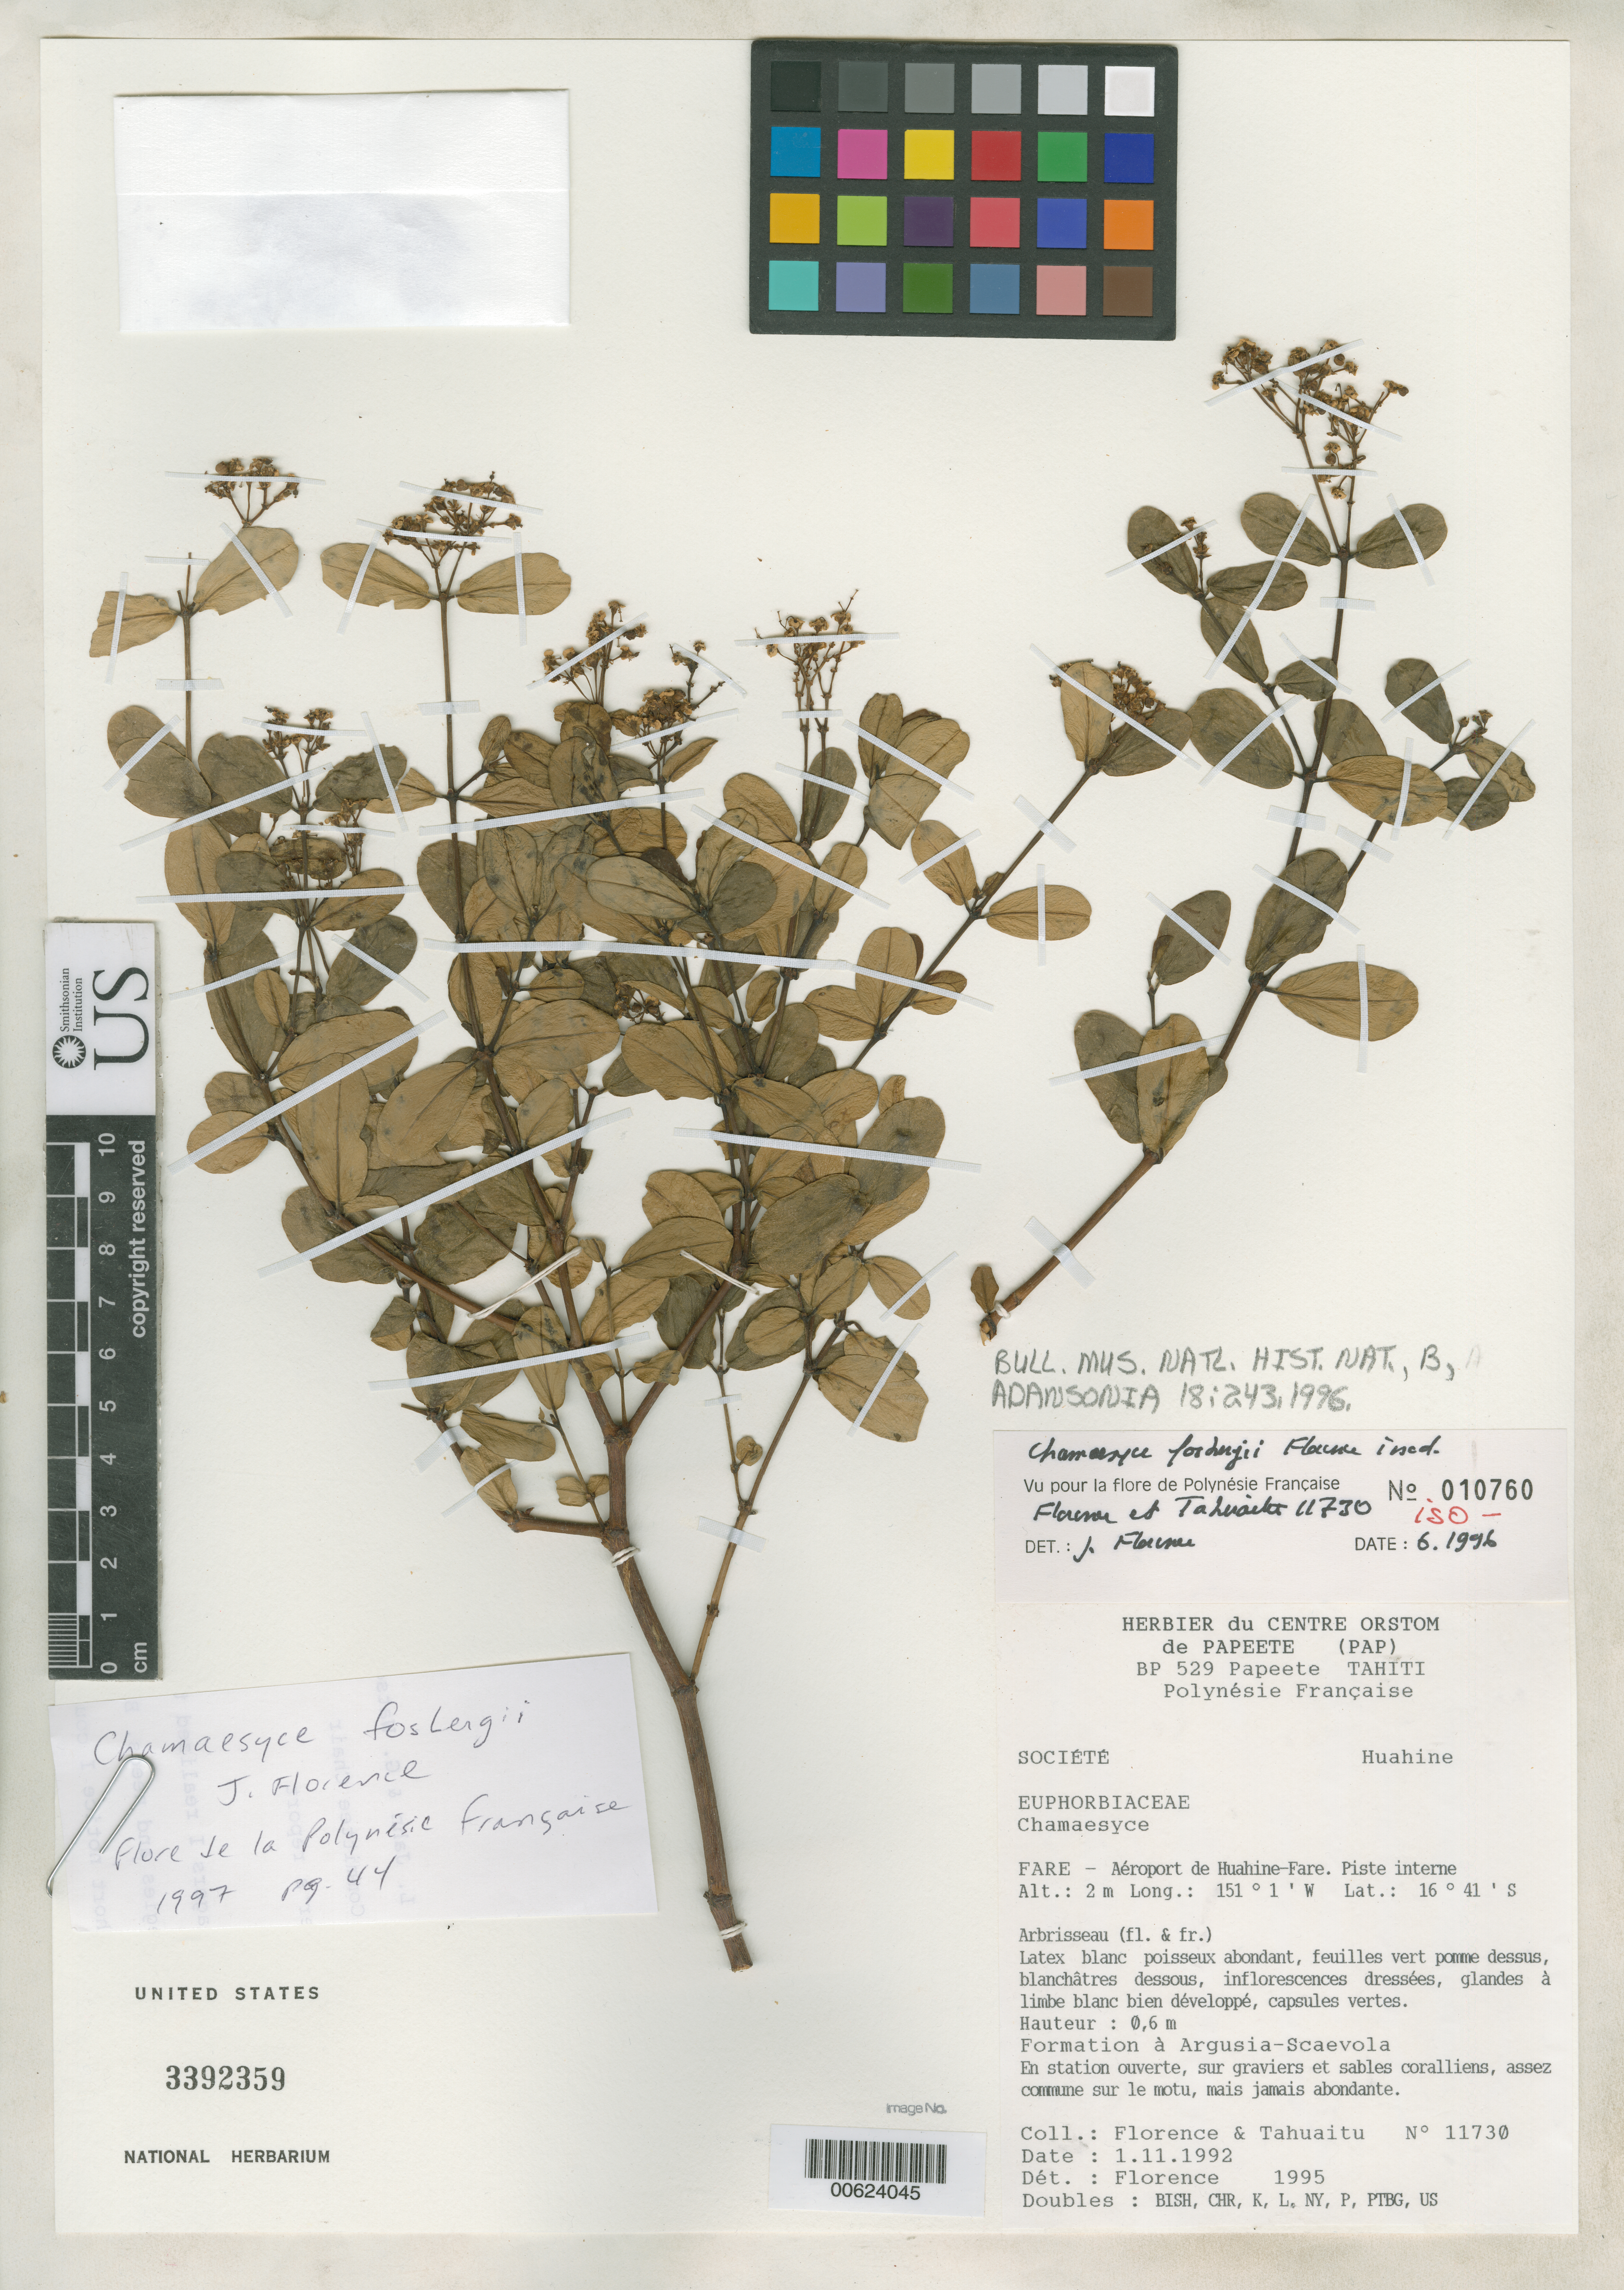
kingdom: Plantae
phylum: Tracheophyta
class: Magnoliopsida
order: Malpighiales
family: Euphorbiaceae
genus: Chamaesyce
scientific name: Chamaesyce fosbergii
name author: J. Florence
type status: Isotype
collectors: J. Florence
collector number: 11730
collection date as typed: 01 Nov 1992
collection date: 1992-11-01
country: French Polynesia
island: Huahine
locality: Fare, aeroport de Huahine-Fare, Piste Interne. [Society Is.]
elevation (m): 2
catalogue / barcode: US 3392359